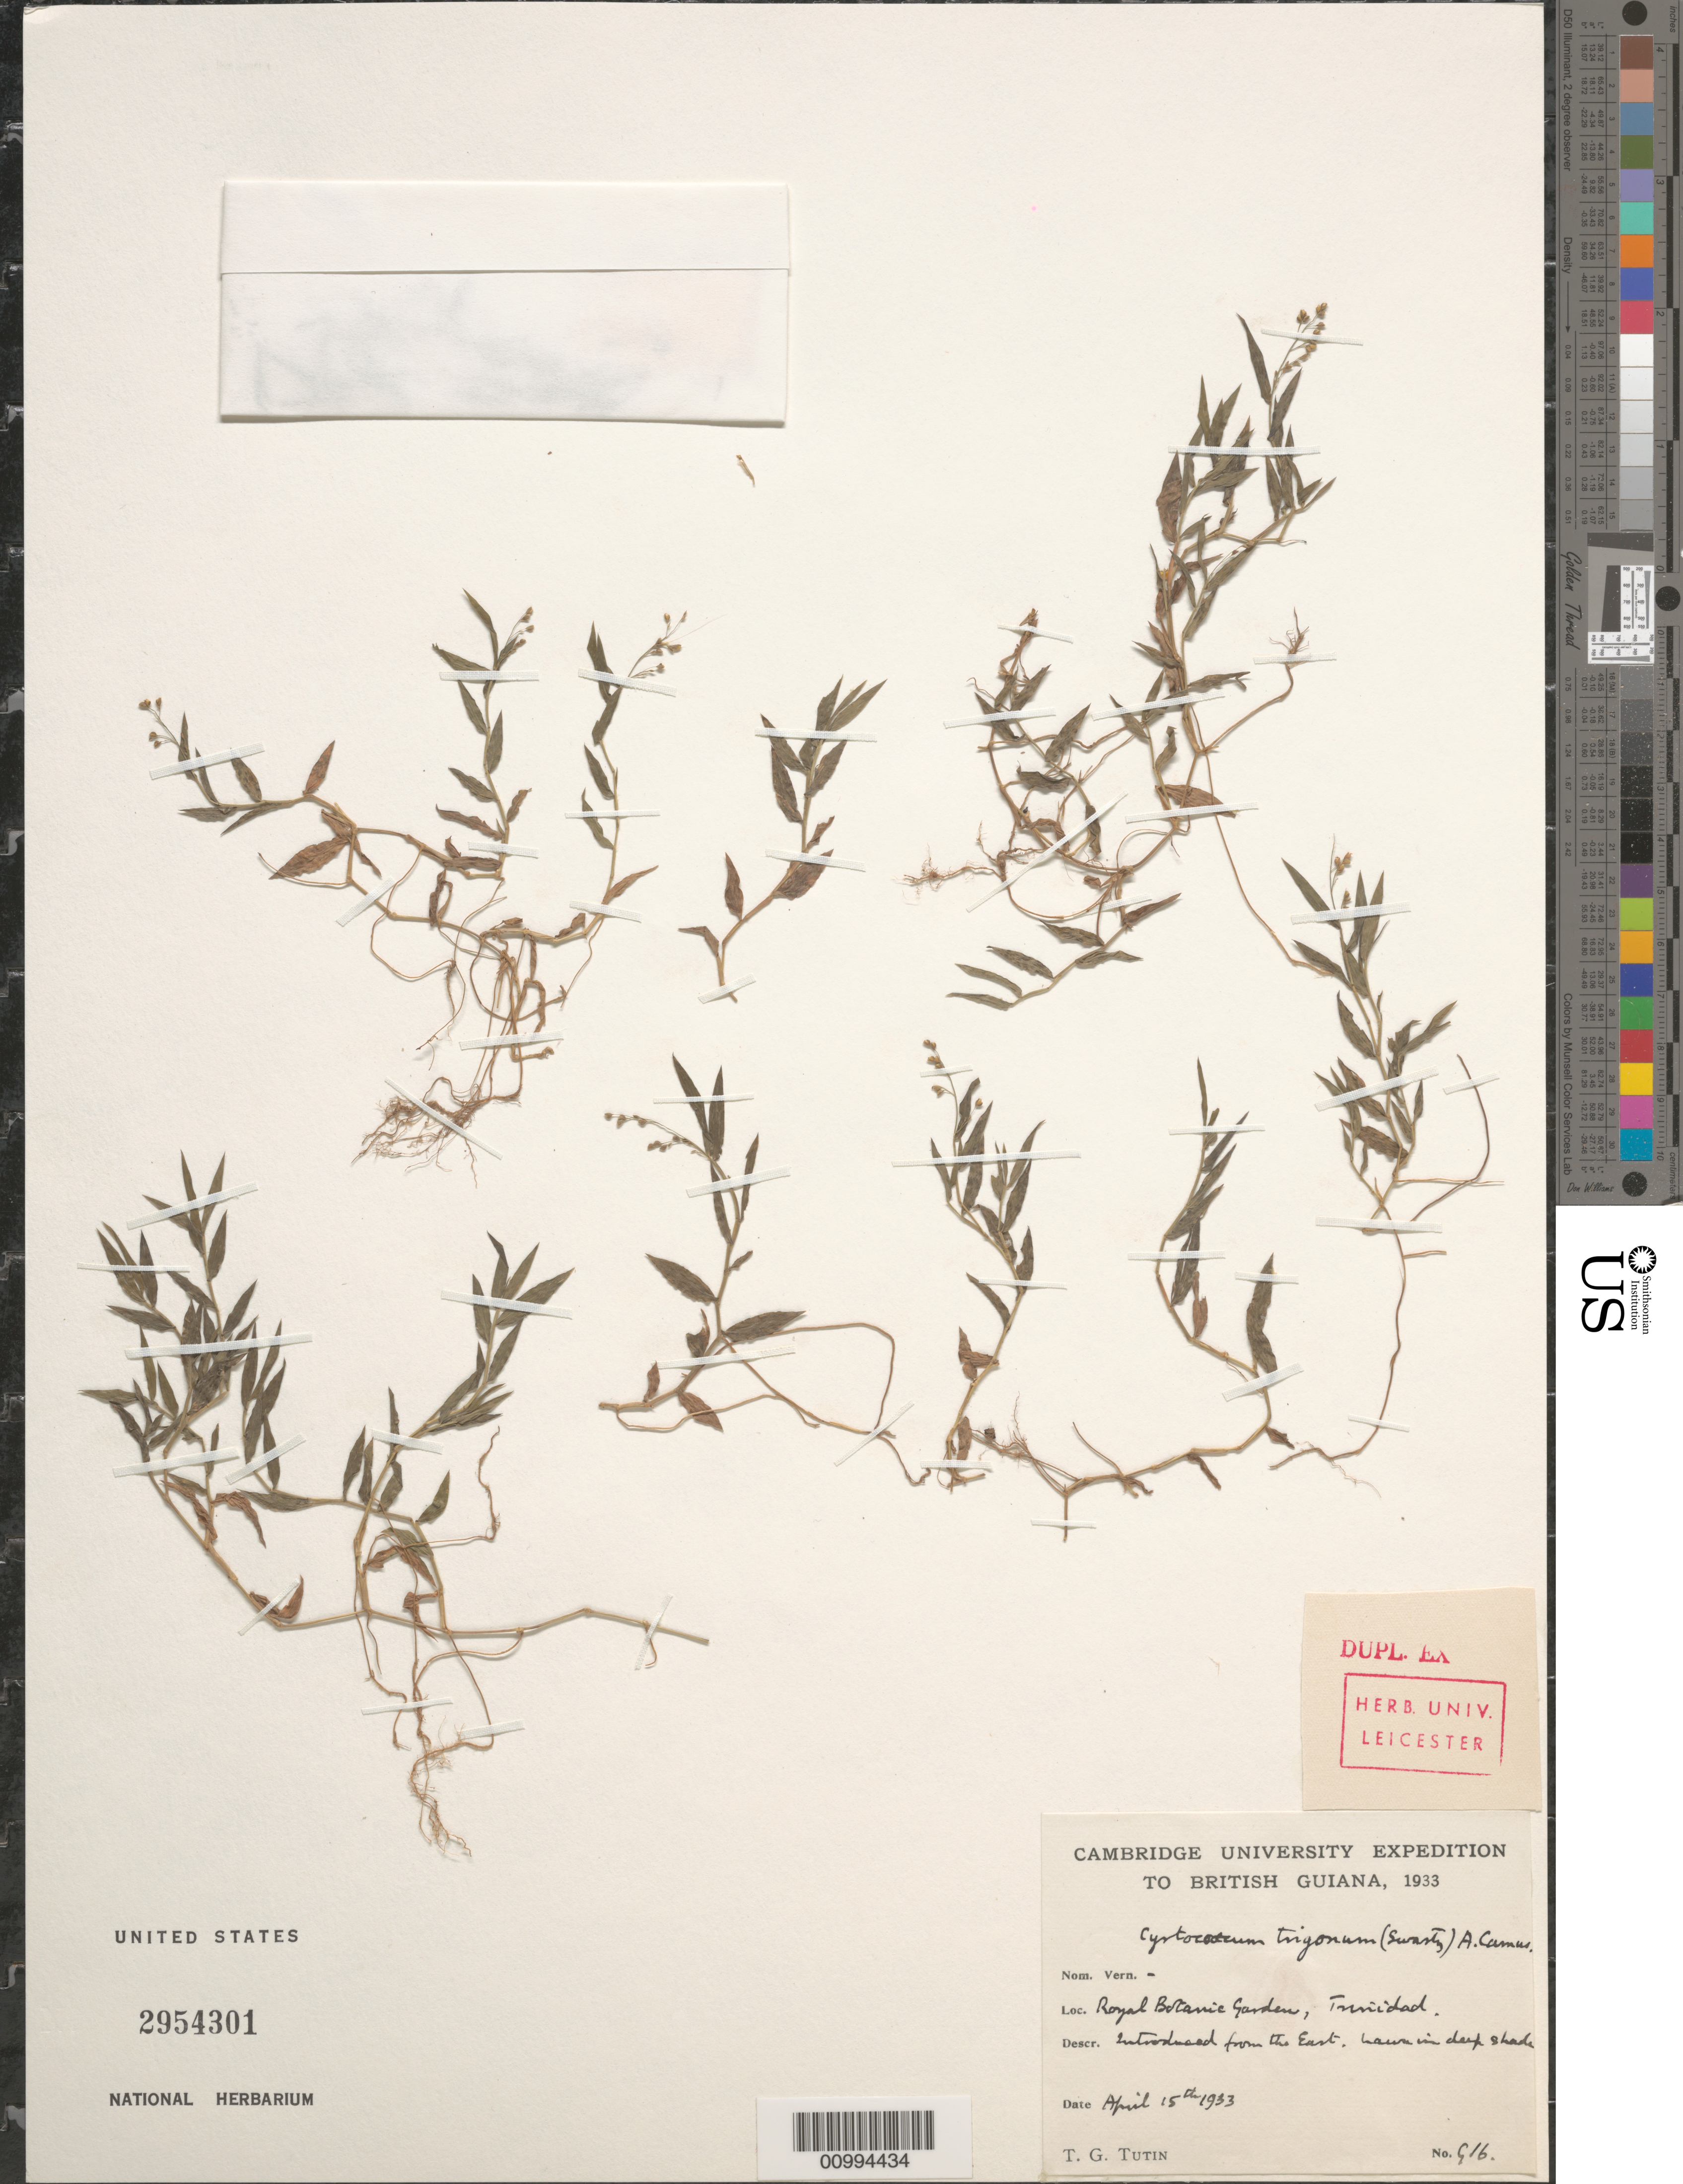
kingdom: Plantae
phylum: Tracheophyta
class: Liliopsida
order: Poales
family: Poaceae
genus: Cyrtococcum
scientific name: Cyrtococcum trigonum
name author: (Retz.) A. Camus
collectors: T. G. Tutin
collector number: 916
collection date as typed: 15 Apr 1933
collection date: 1933-04-15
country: Trinidad and Tobago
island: Trinidad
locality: Royal Botanic Garden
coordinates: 0 N, 0 E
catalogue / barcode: US 2954301